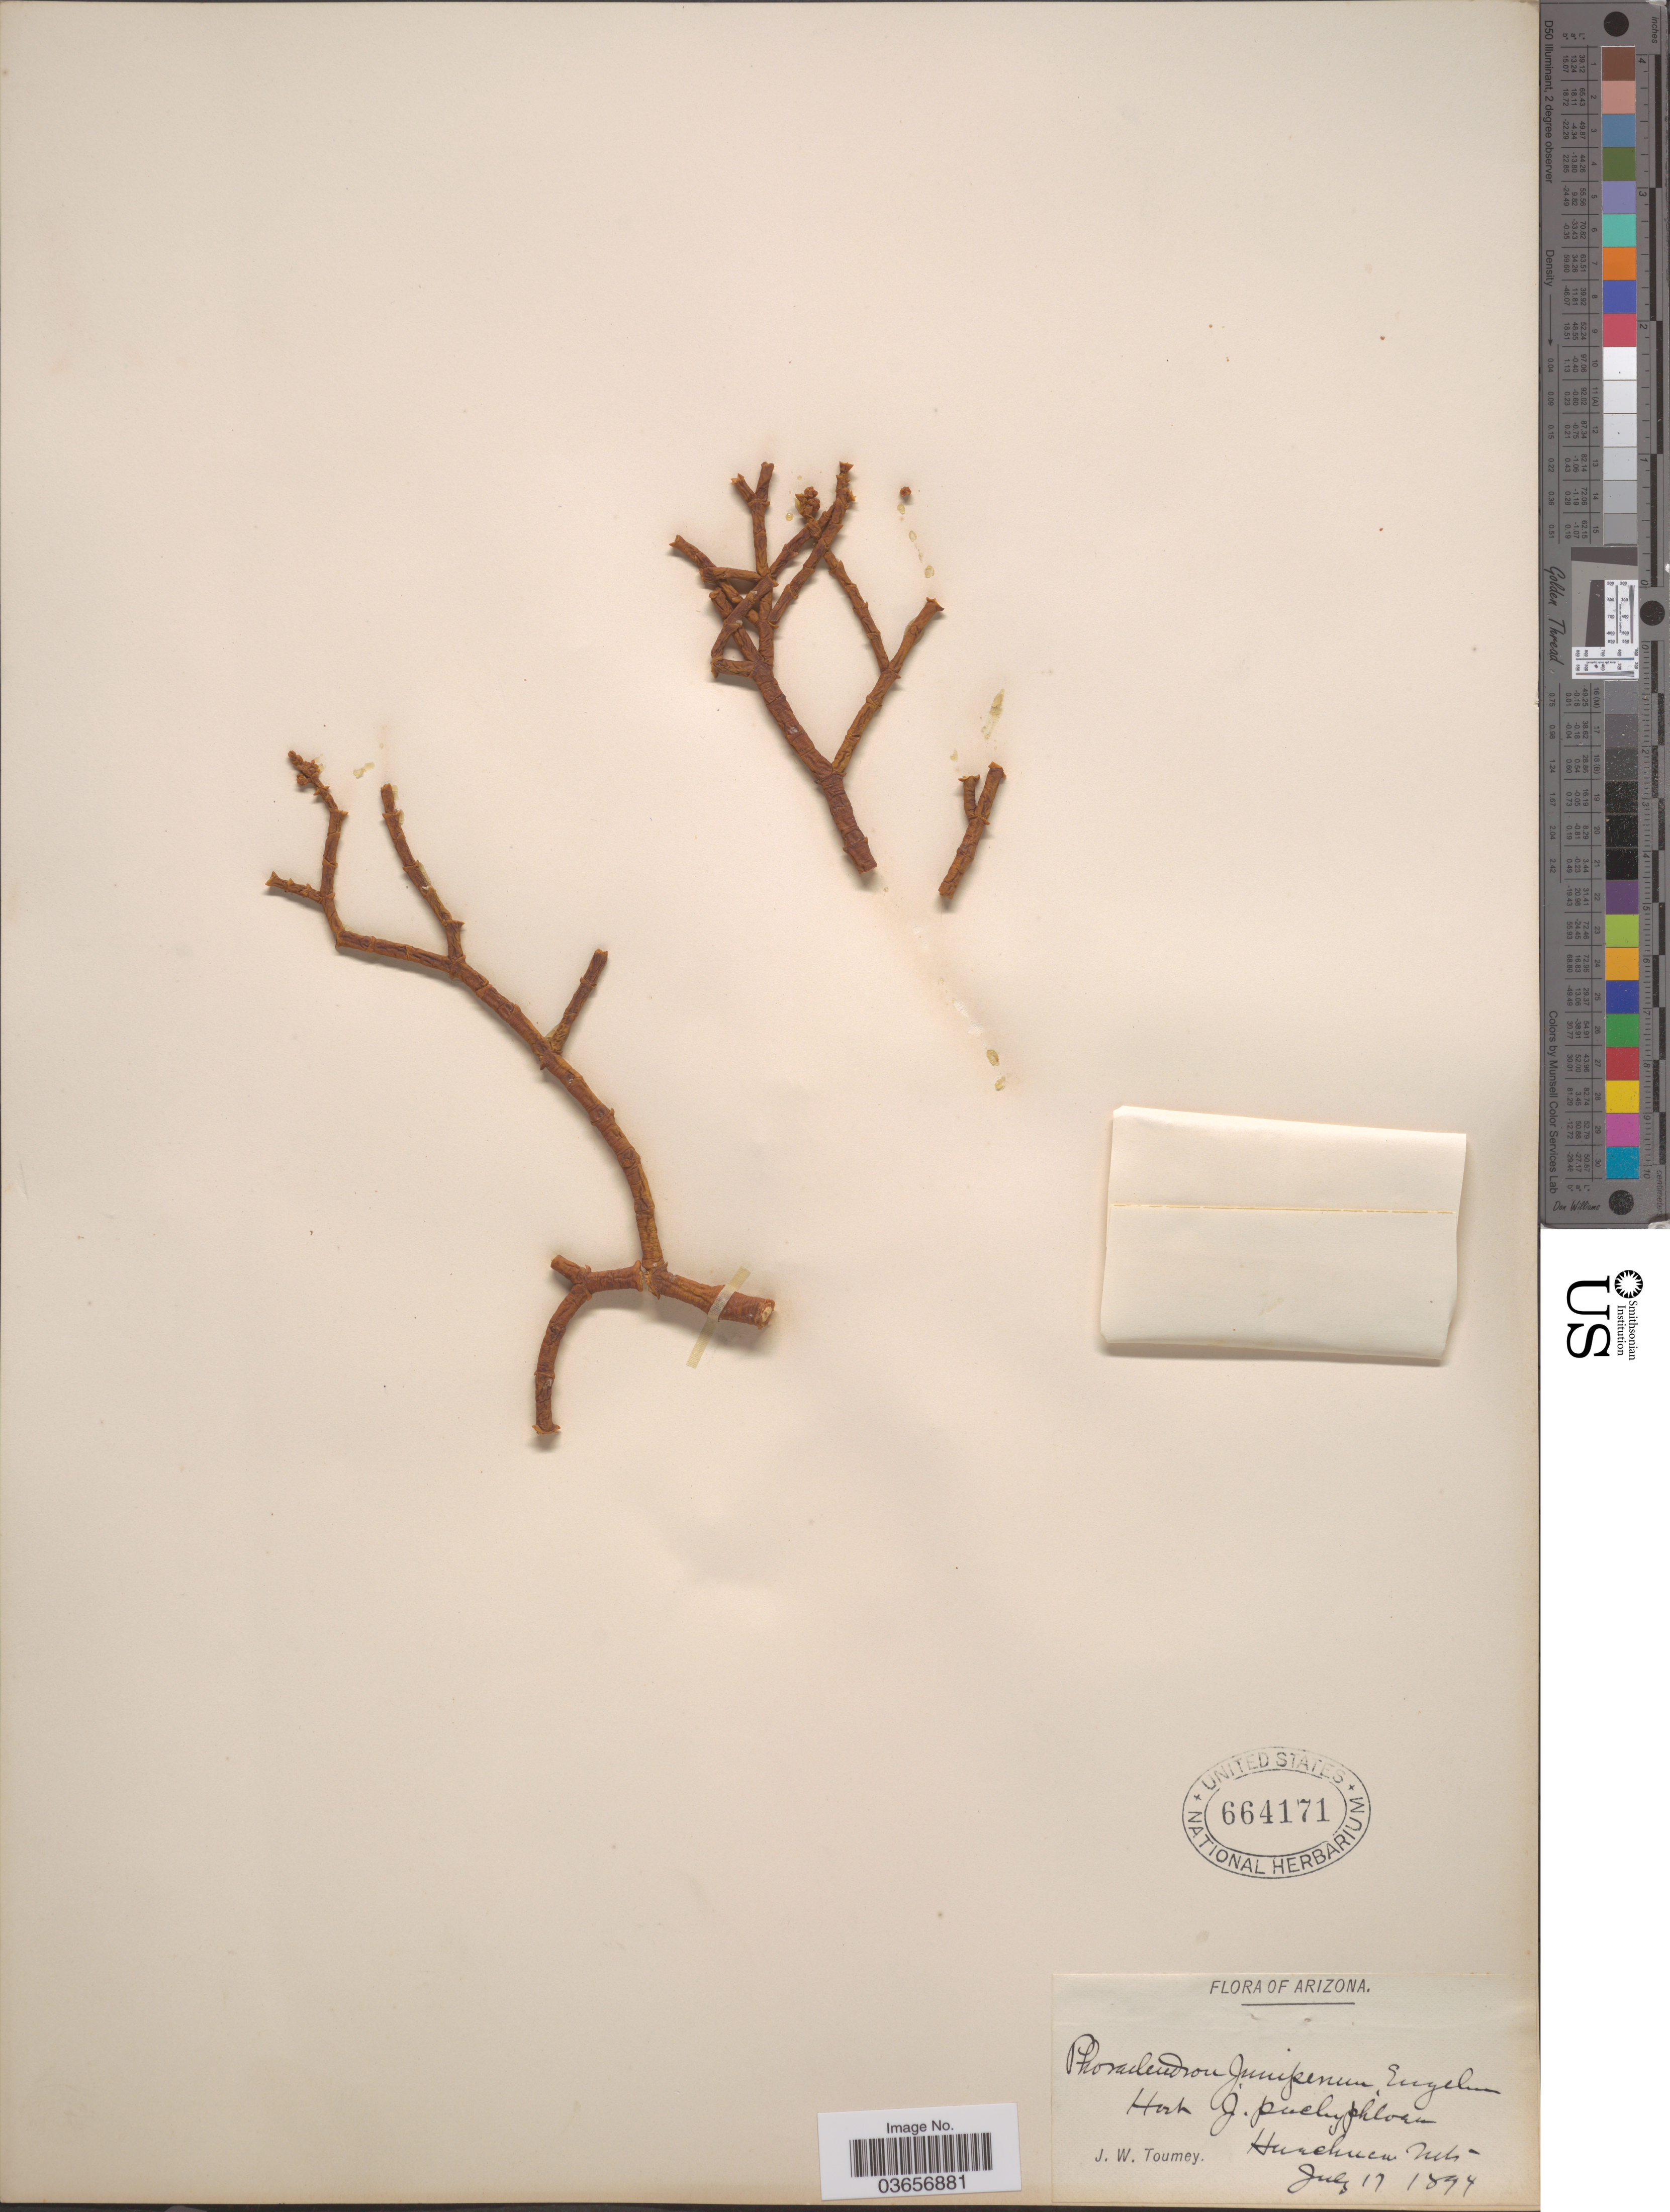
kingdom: Plantae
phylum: Tracheophyta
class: Magnoliopsida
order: Santalales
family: Viscaceae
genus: Phoradendron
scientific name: Phoradendron juniperinum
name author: Engelm. ex A. Gray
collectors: J. W. Toumey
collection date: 1894-07-17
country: United States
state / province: Arizona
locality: Huachuca Mts.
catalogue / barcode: US 664171